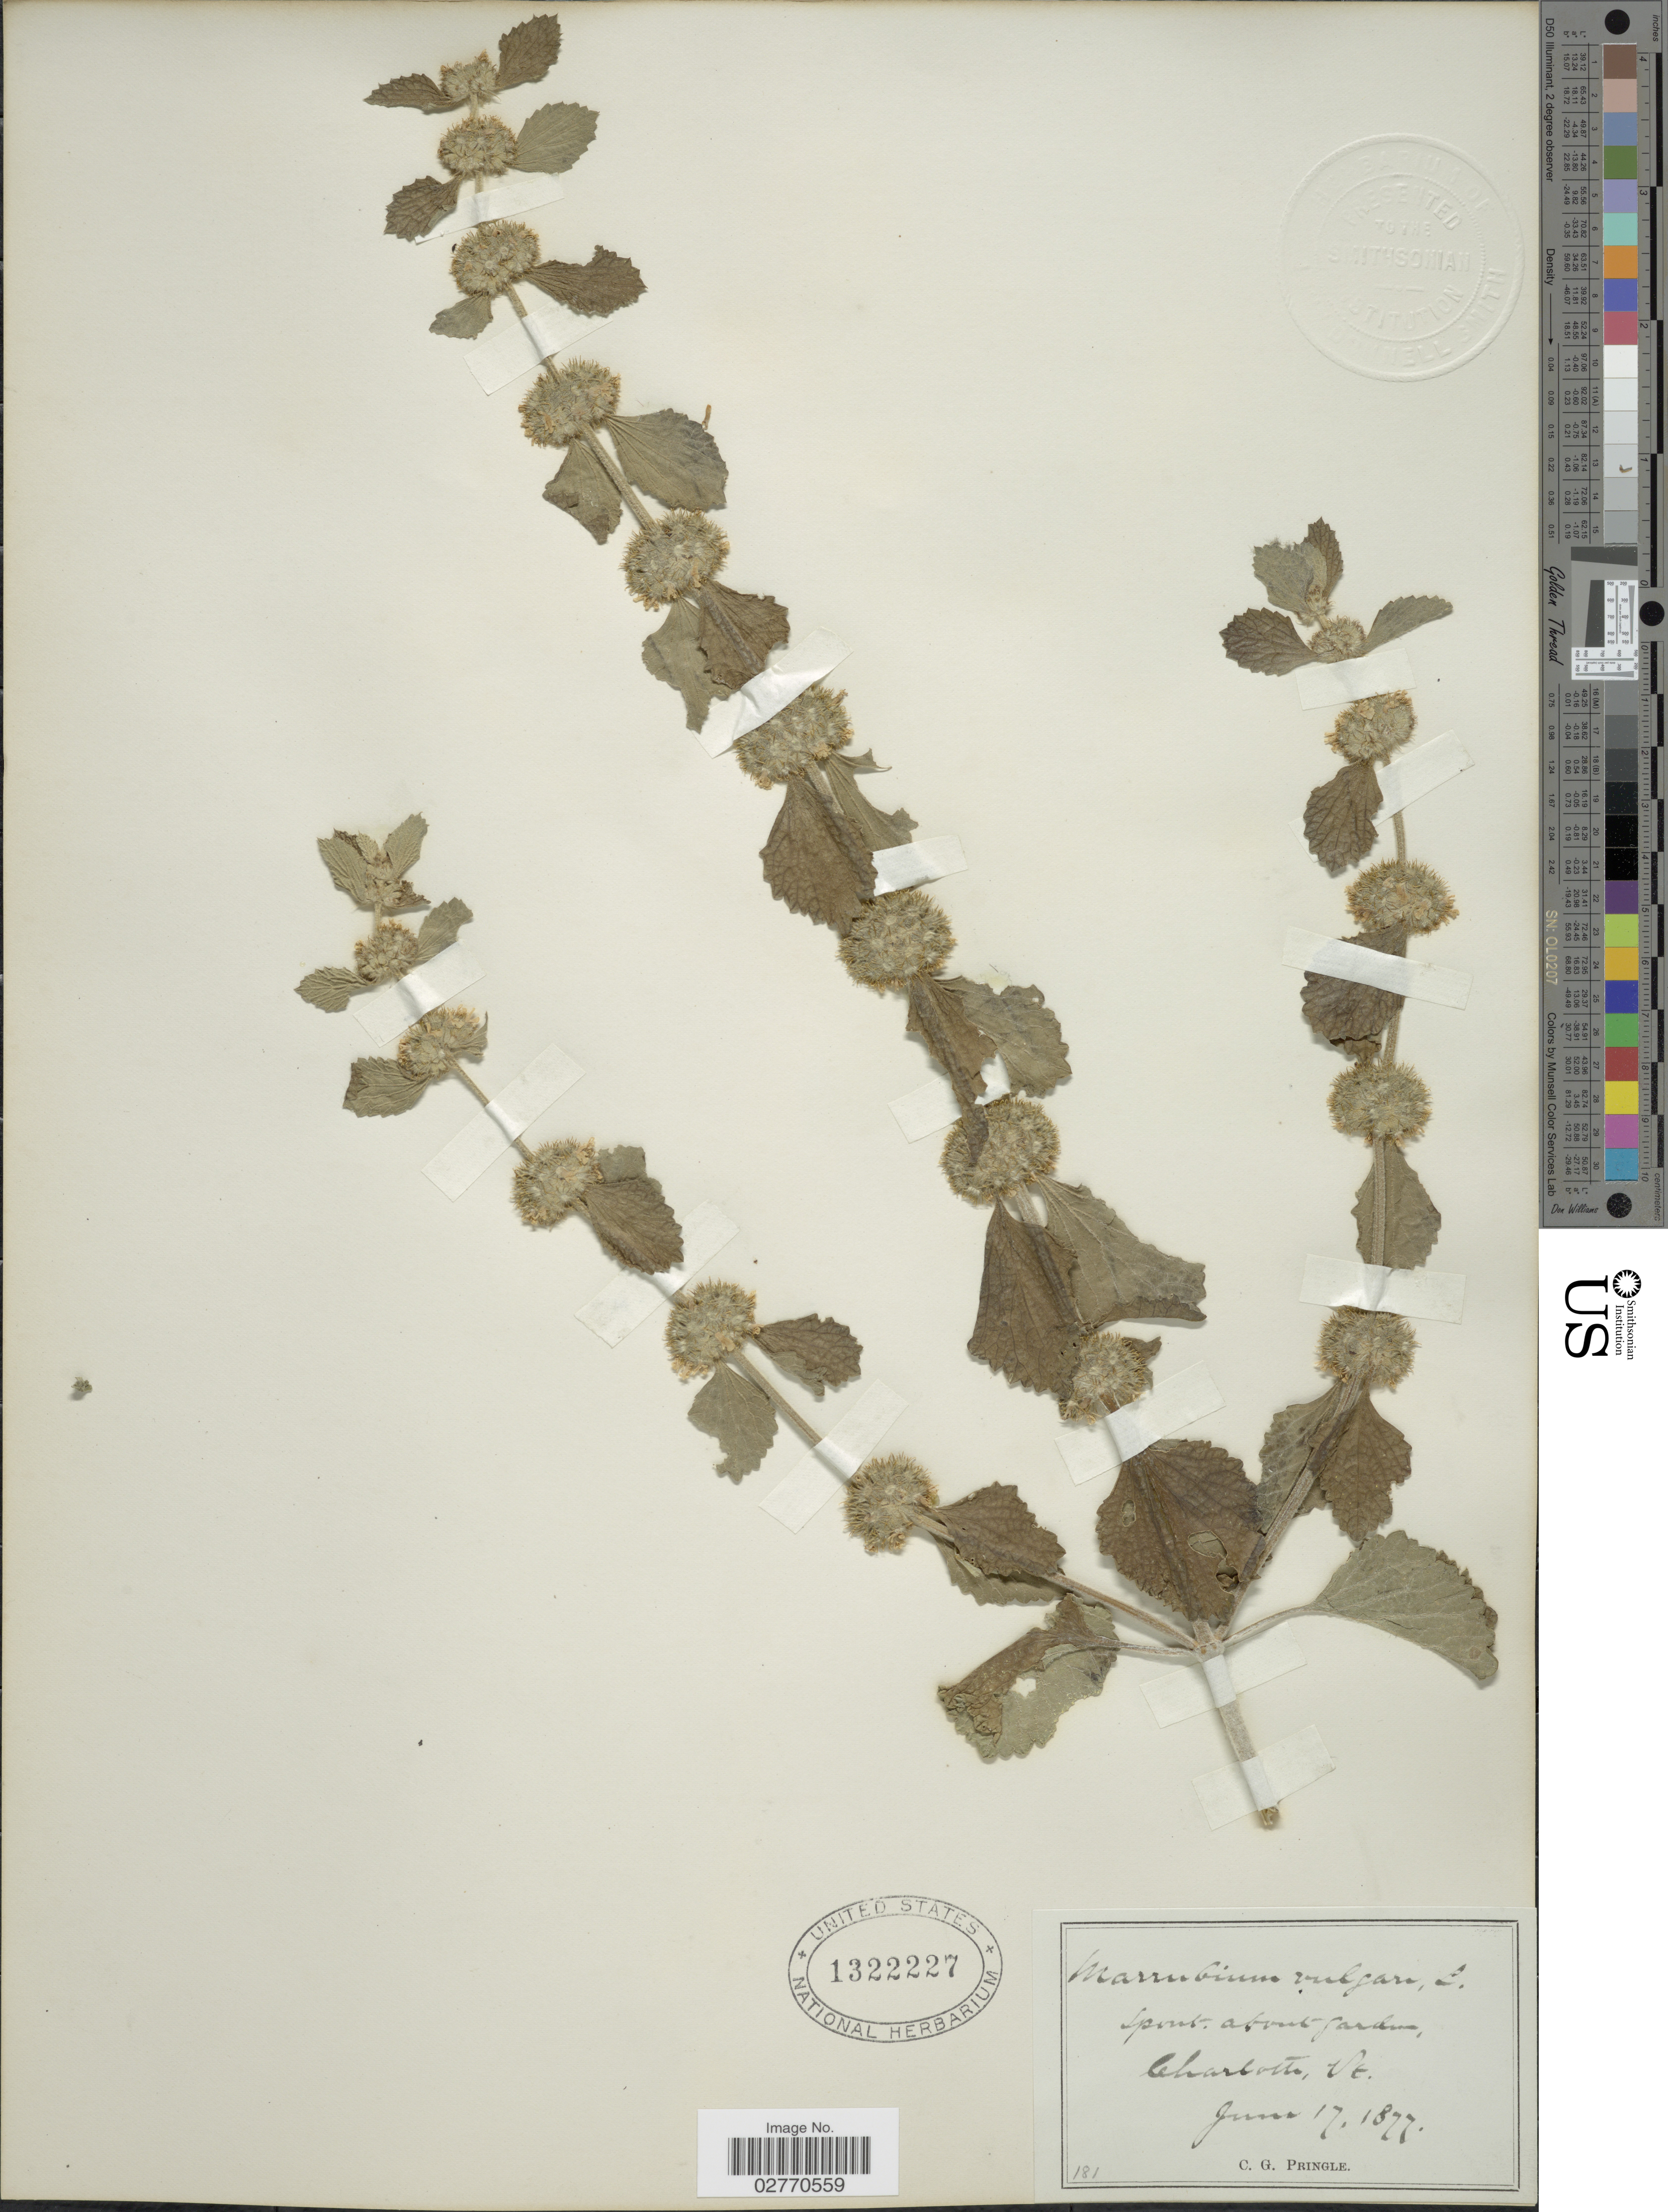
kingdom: Plantae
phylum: Tracheophyta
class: Magnoliopsida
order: Lamiales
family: Lamiaceae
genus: Marrubium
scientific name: Marrubium vulgare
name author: L.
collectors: C. G. Pringle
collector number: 181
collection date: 1877-06-17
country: United States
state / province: Vermont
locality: Charlotte, Vt.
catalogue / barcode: US 1322227